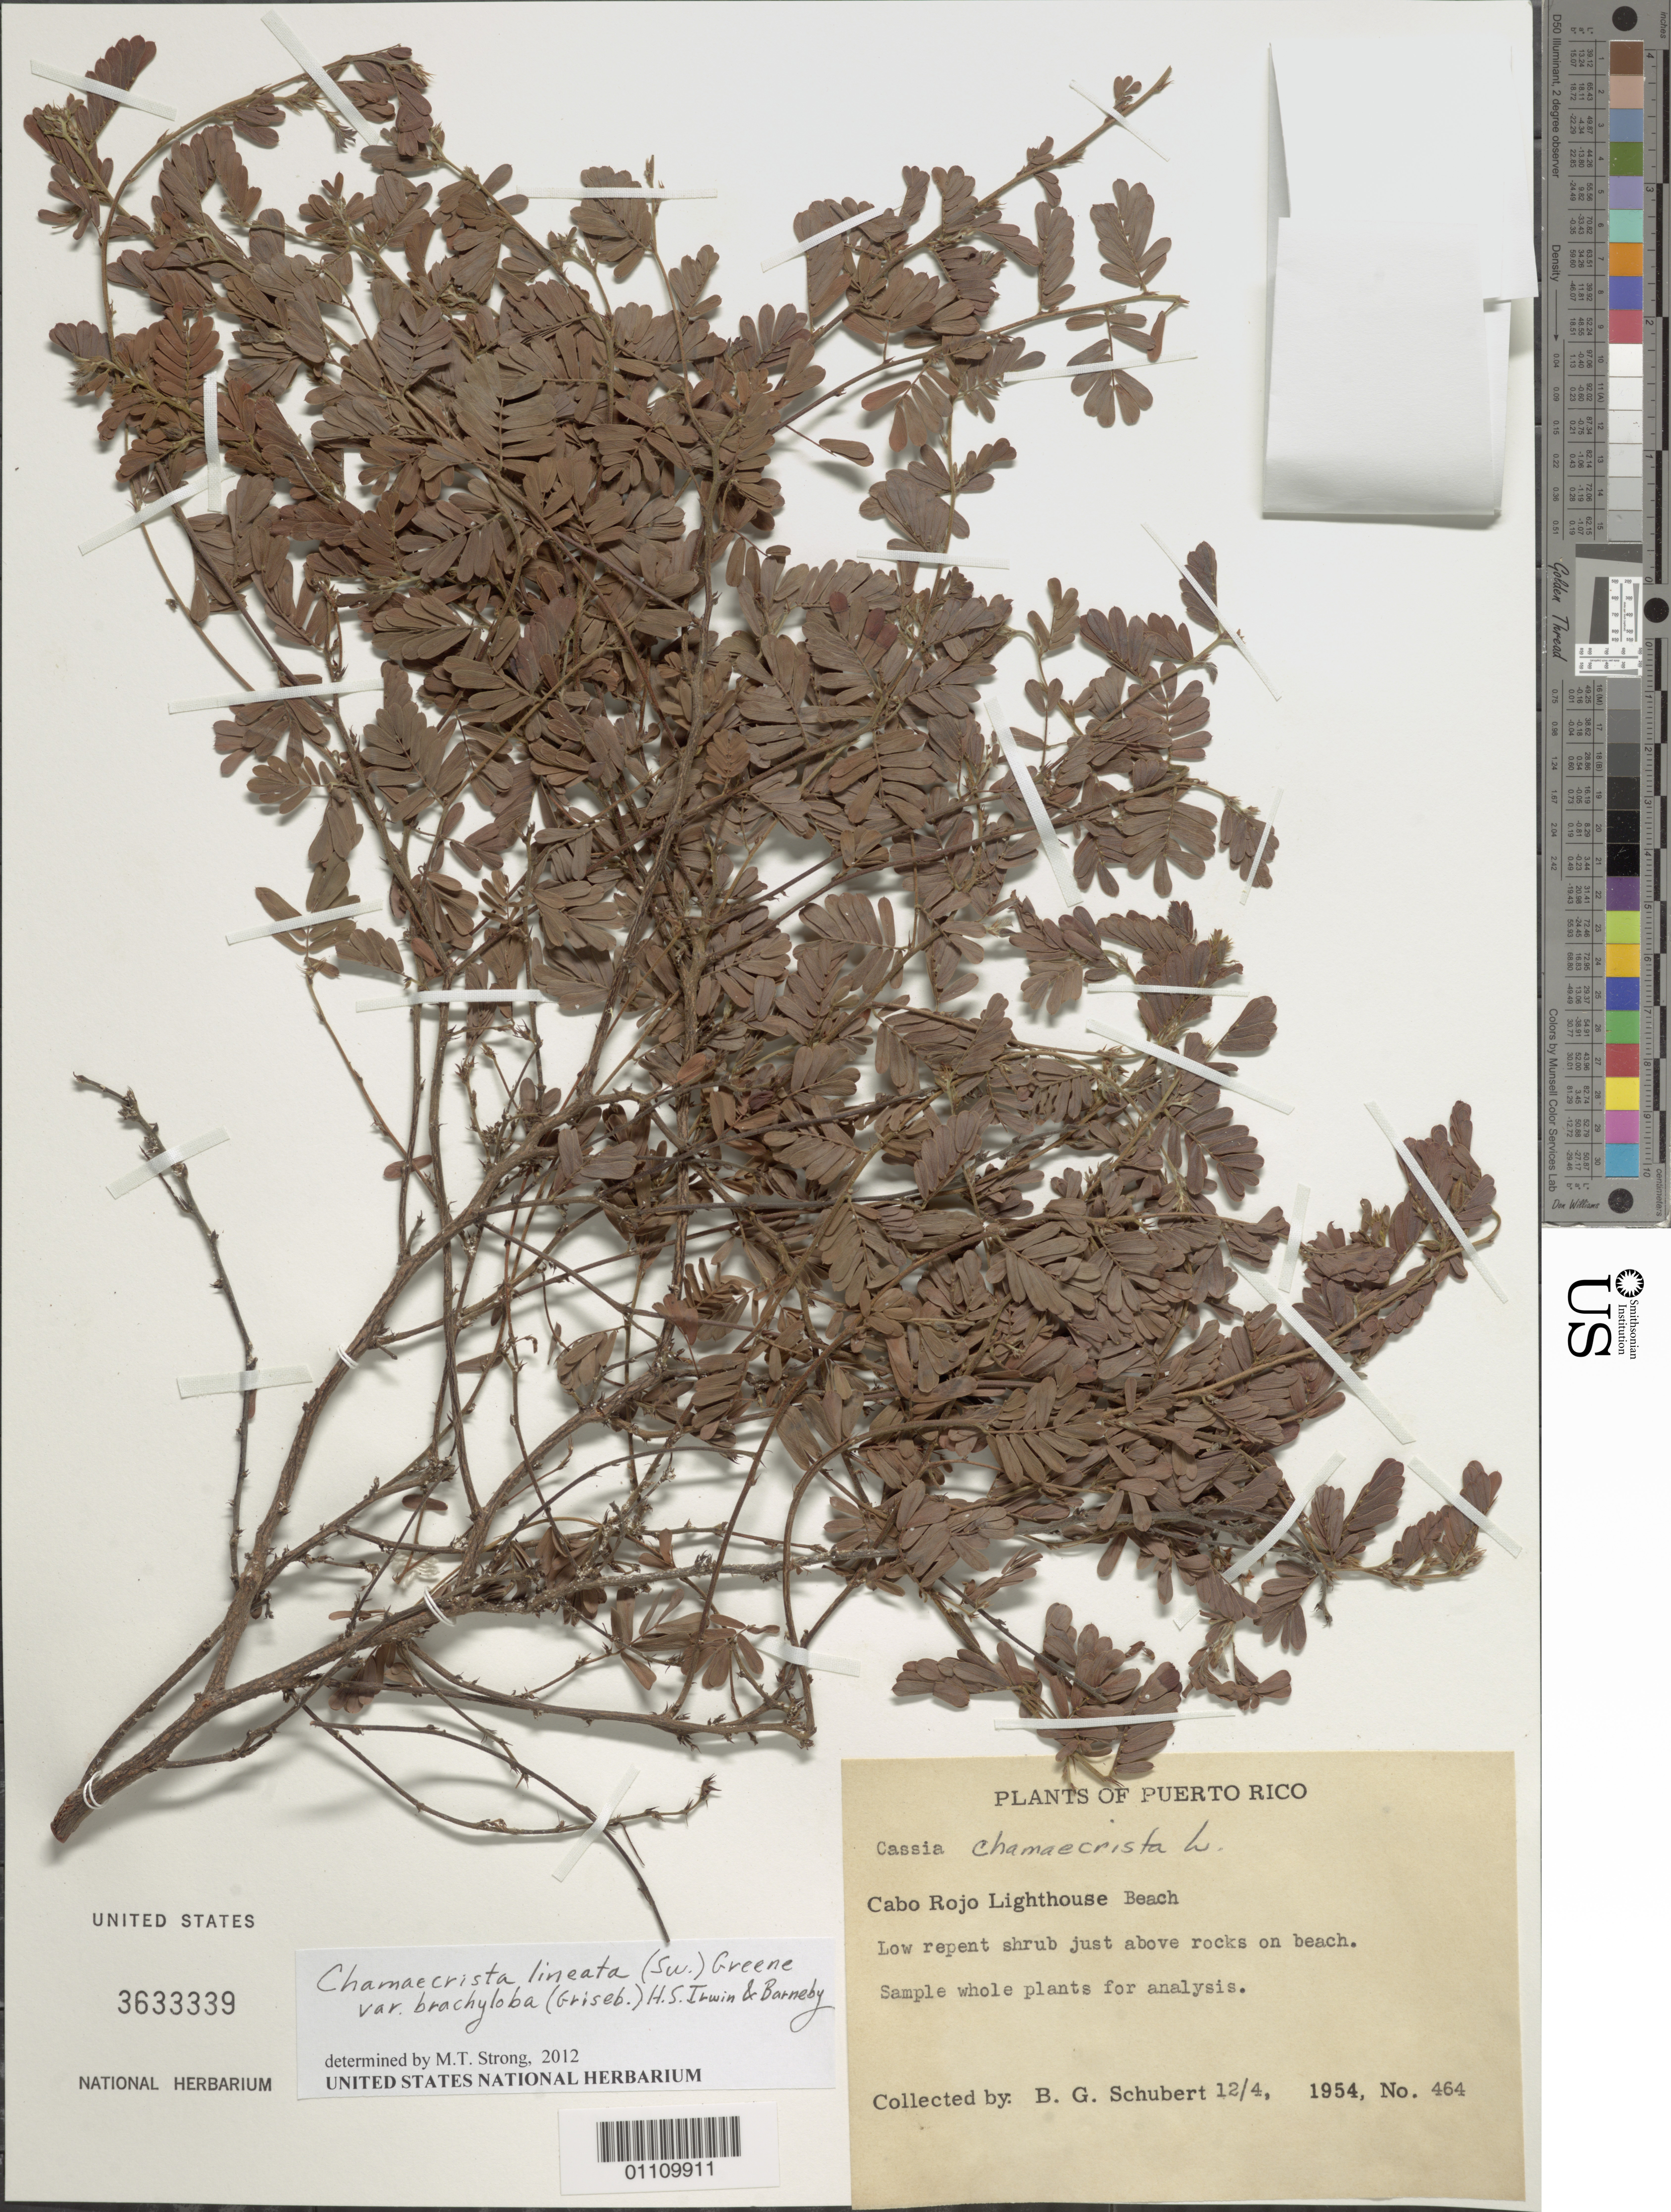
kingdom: Plantae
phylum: Tracheophyta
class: Magnoliopsida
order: Fabales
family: Fabaceae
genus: Chamaecrista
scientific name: Chamaecrista lineata var. brachyloba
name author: (Griseb.) H.S. Irwin & Barneby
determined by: Strong, M. T., (US), Smithsonian Institution - National Museum of Natural History (UNITED STATES)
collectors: B. Schubert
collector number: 464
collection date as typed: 04 Dec 1954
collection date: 1954-12-04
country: Puerto Rico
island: Puerto Rico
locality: Cabo Rojo Lighthouse Beach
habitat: Just above rocks on beach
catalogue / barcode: US 3633339